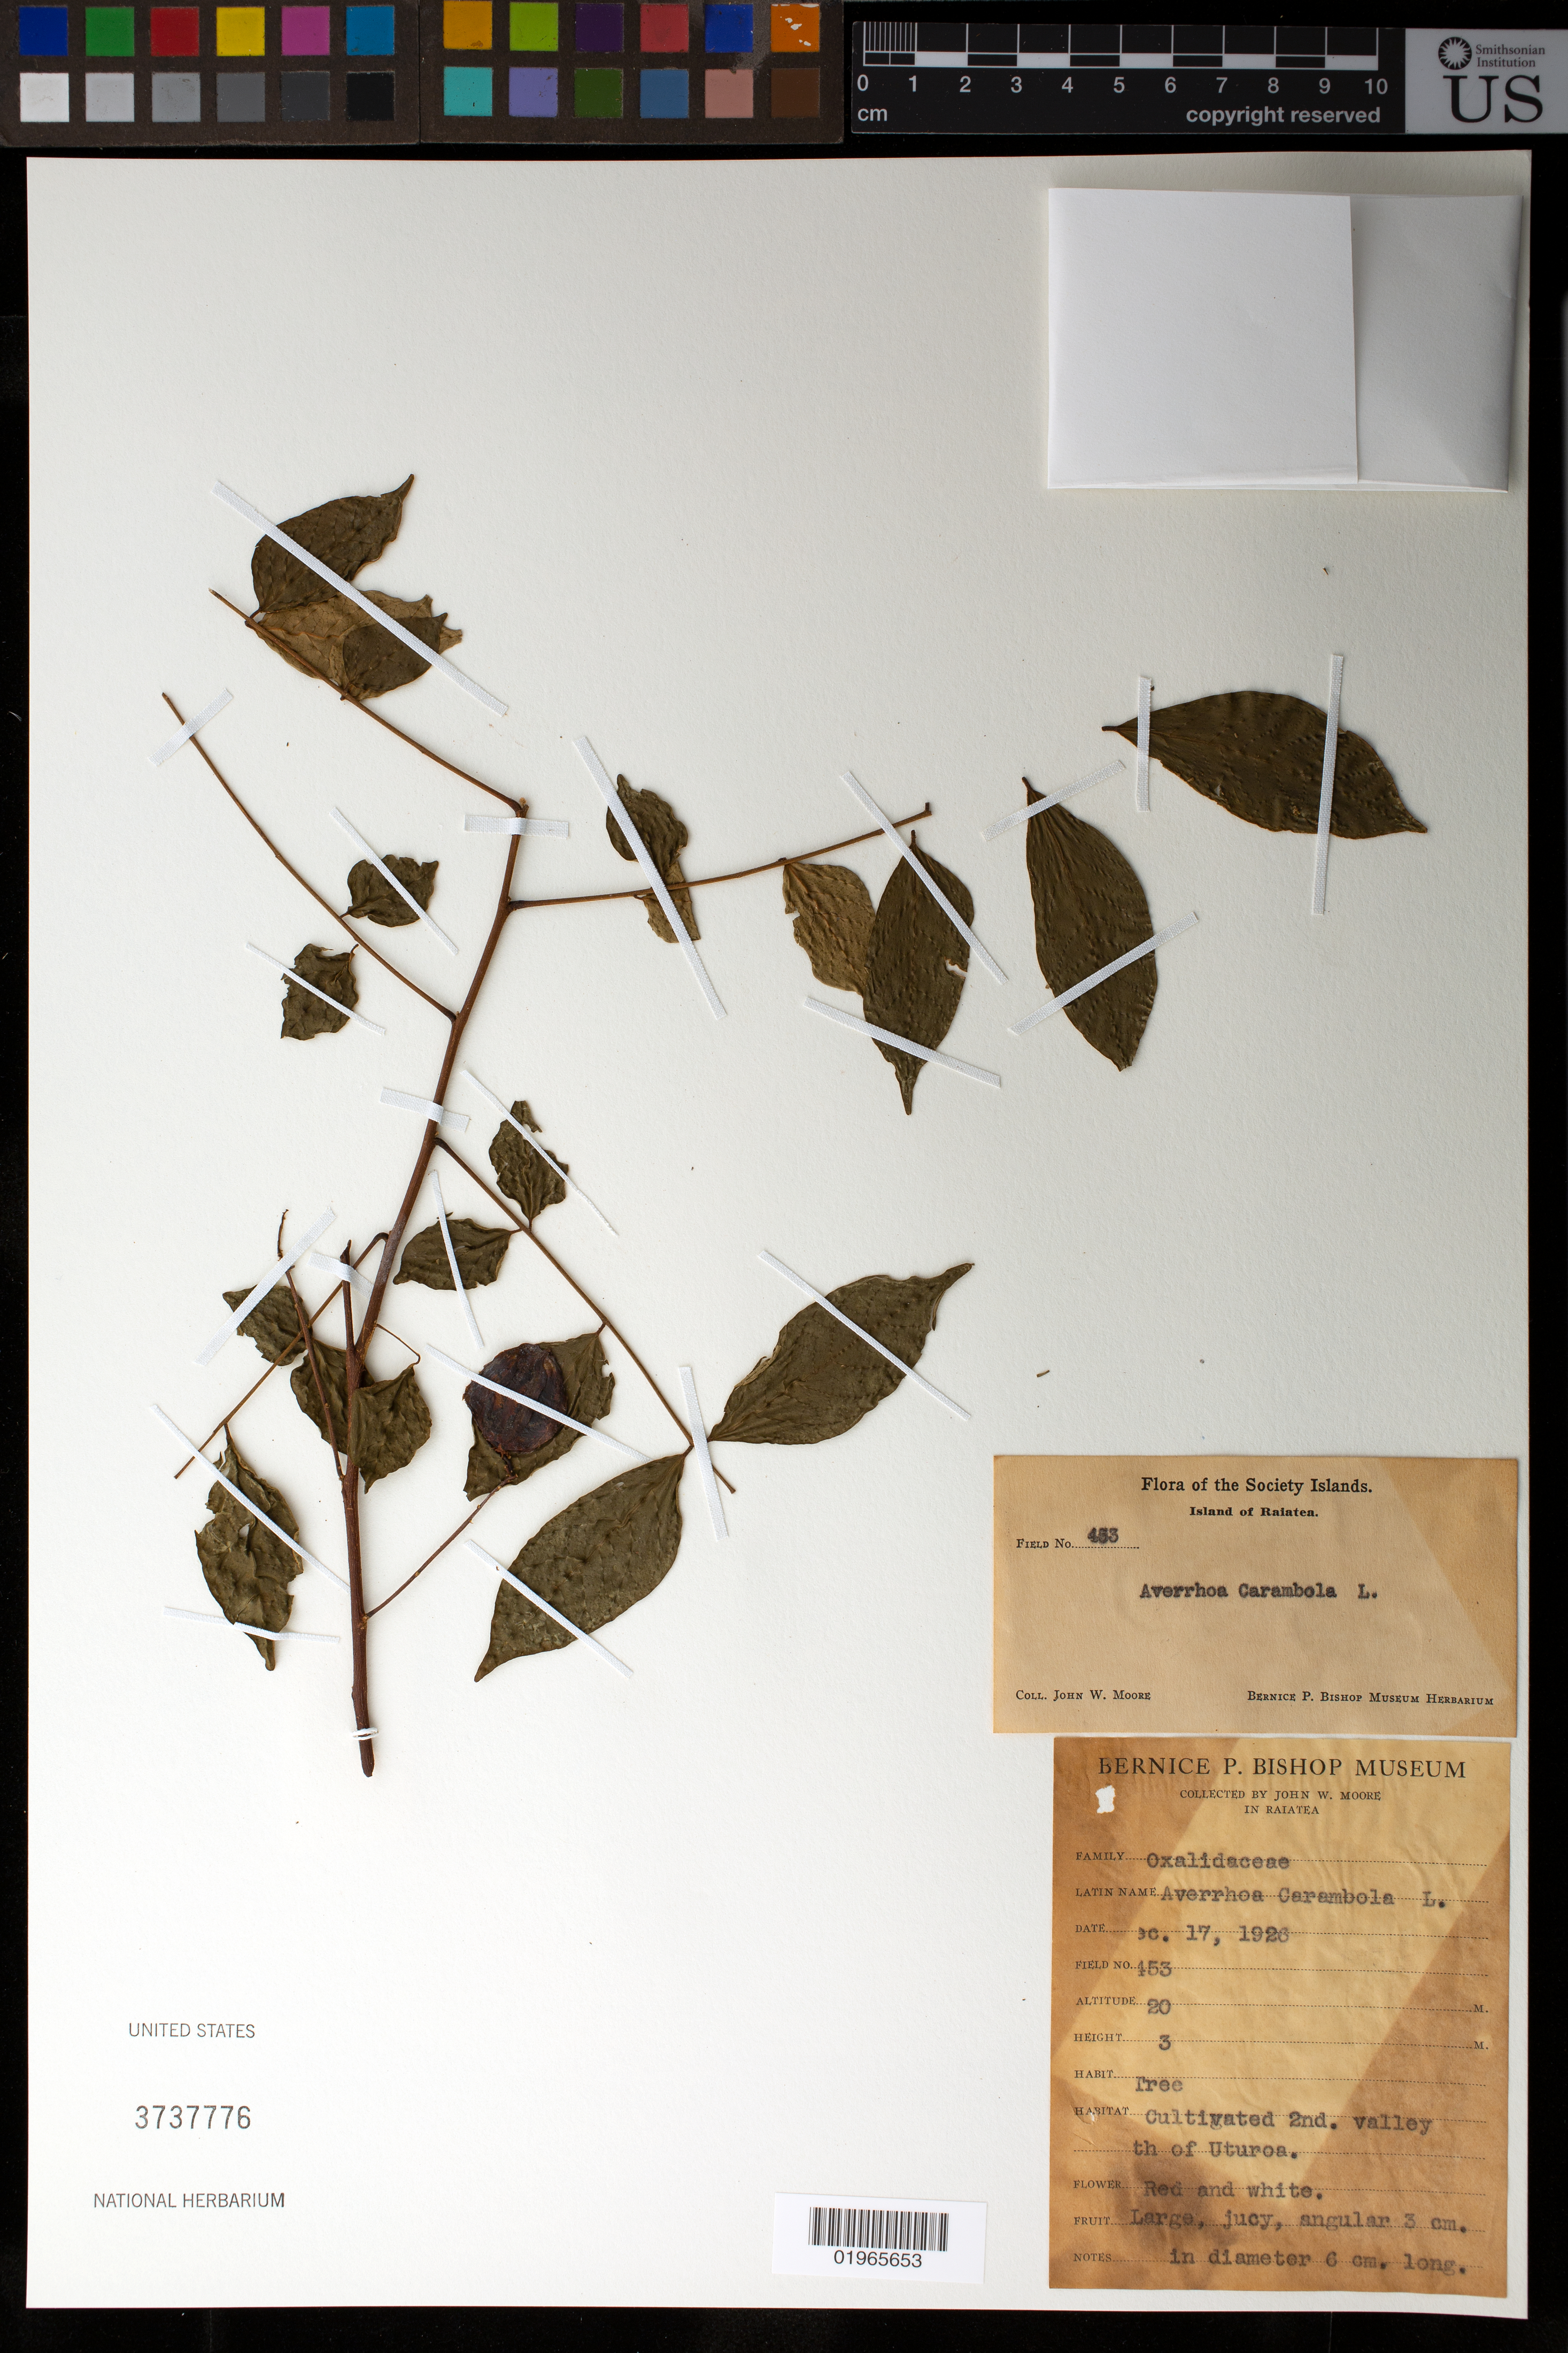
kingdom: Plantae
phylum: Tracheophyta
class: Magnoliopsida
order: Oxalidales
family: Oxalidaceae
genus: Averrhoa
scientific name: Averrhoa carambola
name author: L.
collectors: J. Moore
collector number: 153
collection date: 1926-12-17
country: French Polynesia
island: Raiatea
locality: Island of Raiatea, 2nd valley south of Uturoa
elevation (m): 20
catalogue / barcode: US 3737776